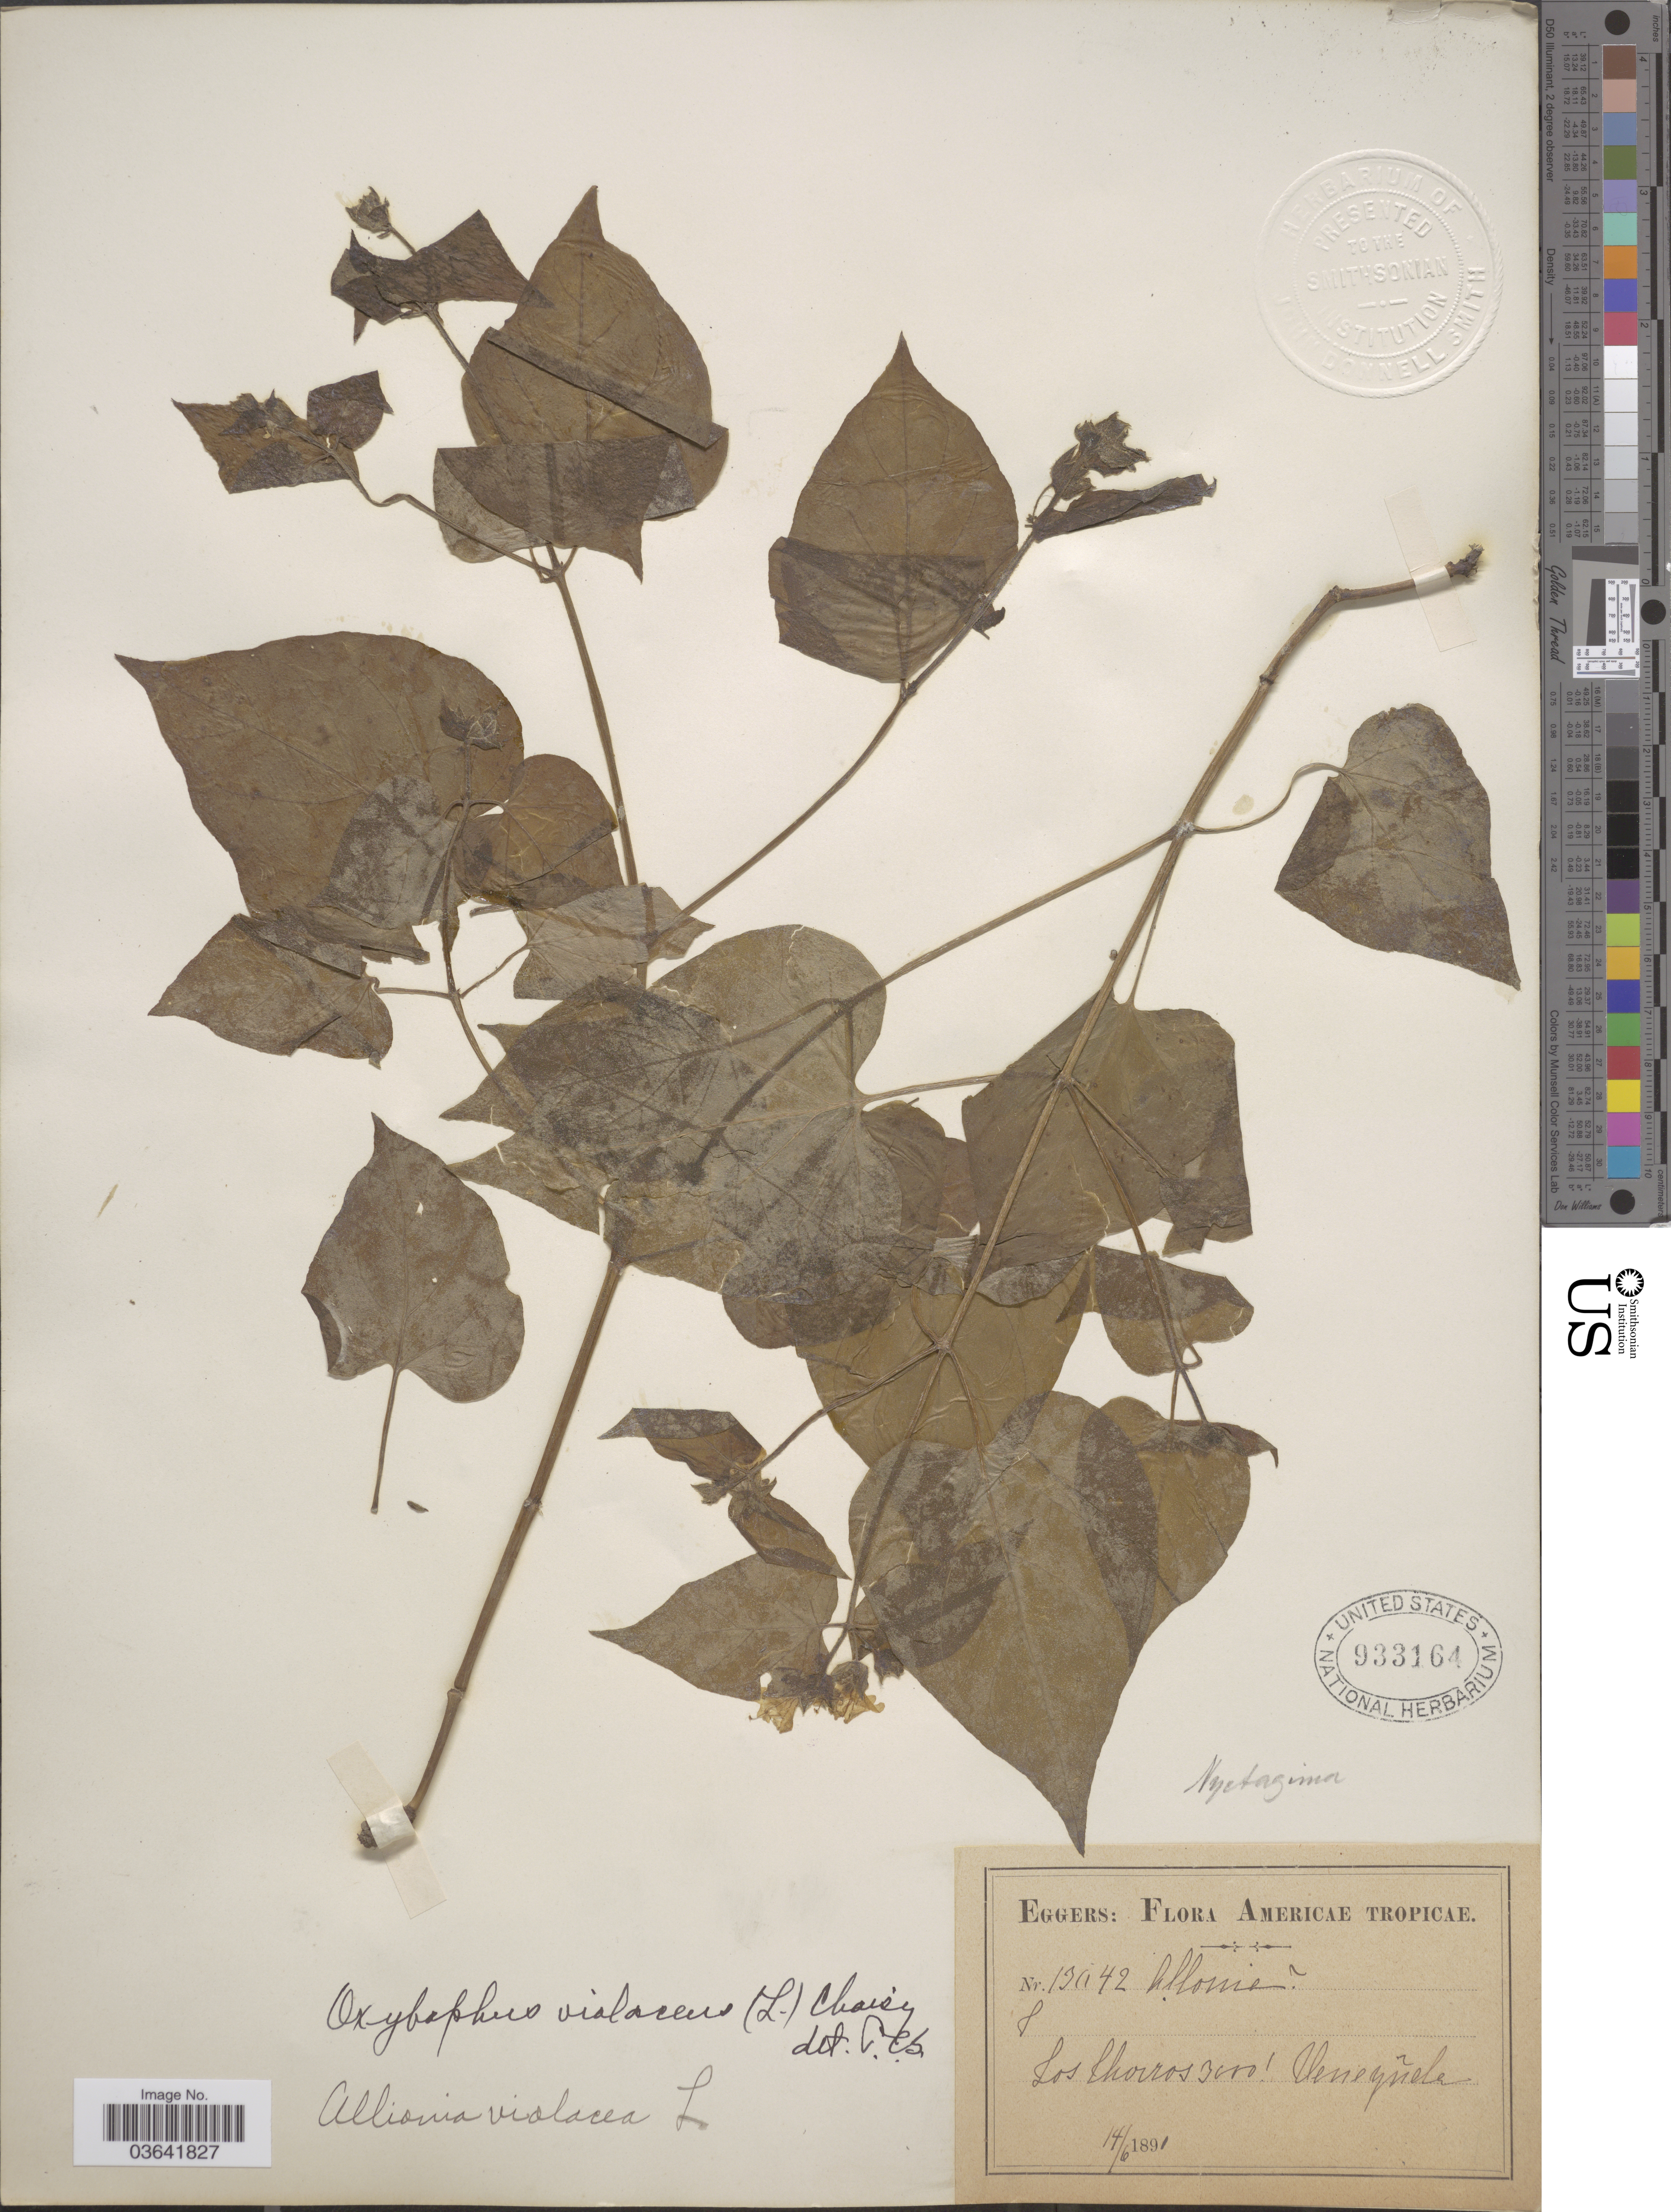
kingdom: Plantae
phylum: Tracheophyta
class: Magnoliopsida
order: Caryophyllales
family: Nyctaginaceae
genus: Mirabilis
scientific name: Mirabilis violacea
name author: (L.) Heimerl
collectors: -. Eggers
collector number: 13042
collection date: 1891-06-14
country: Venezuela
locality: Americae Tropicae. Los Chorros.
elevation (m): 914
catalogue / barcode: US 933164